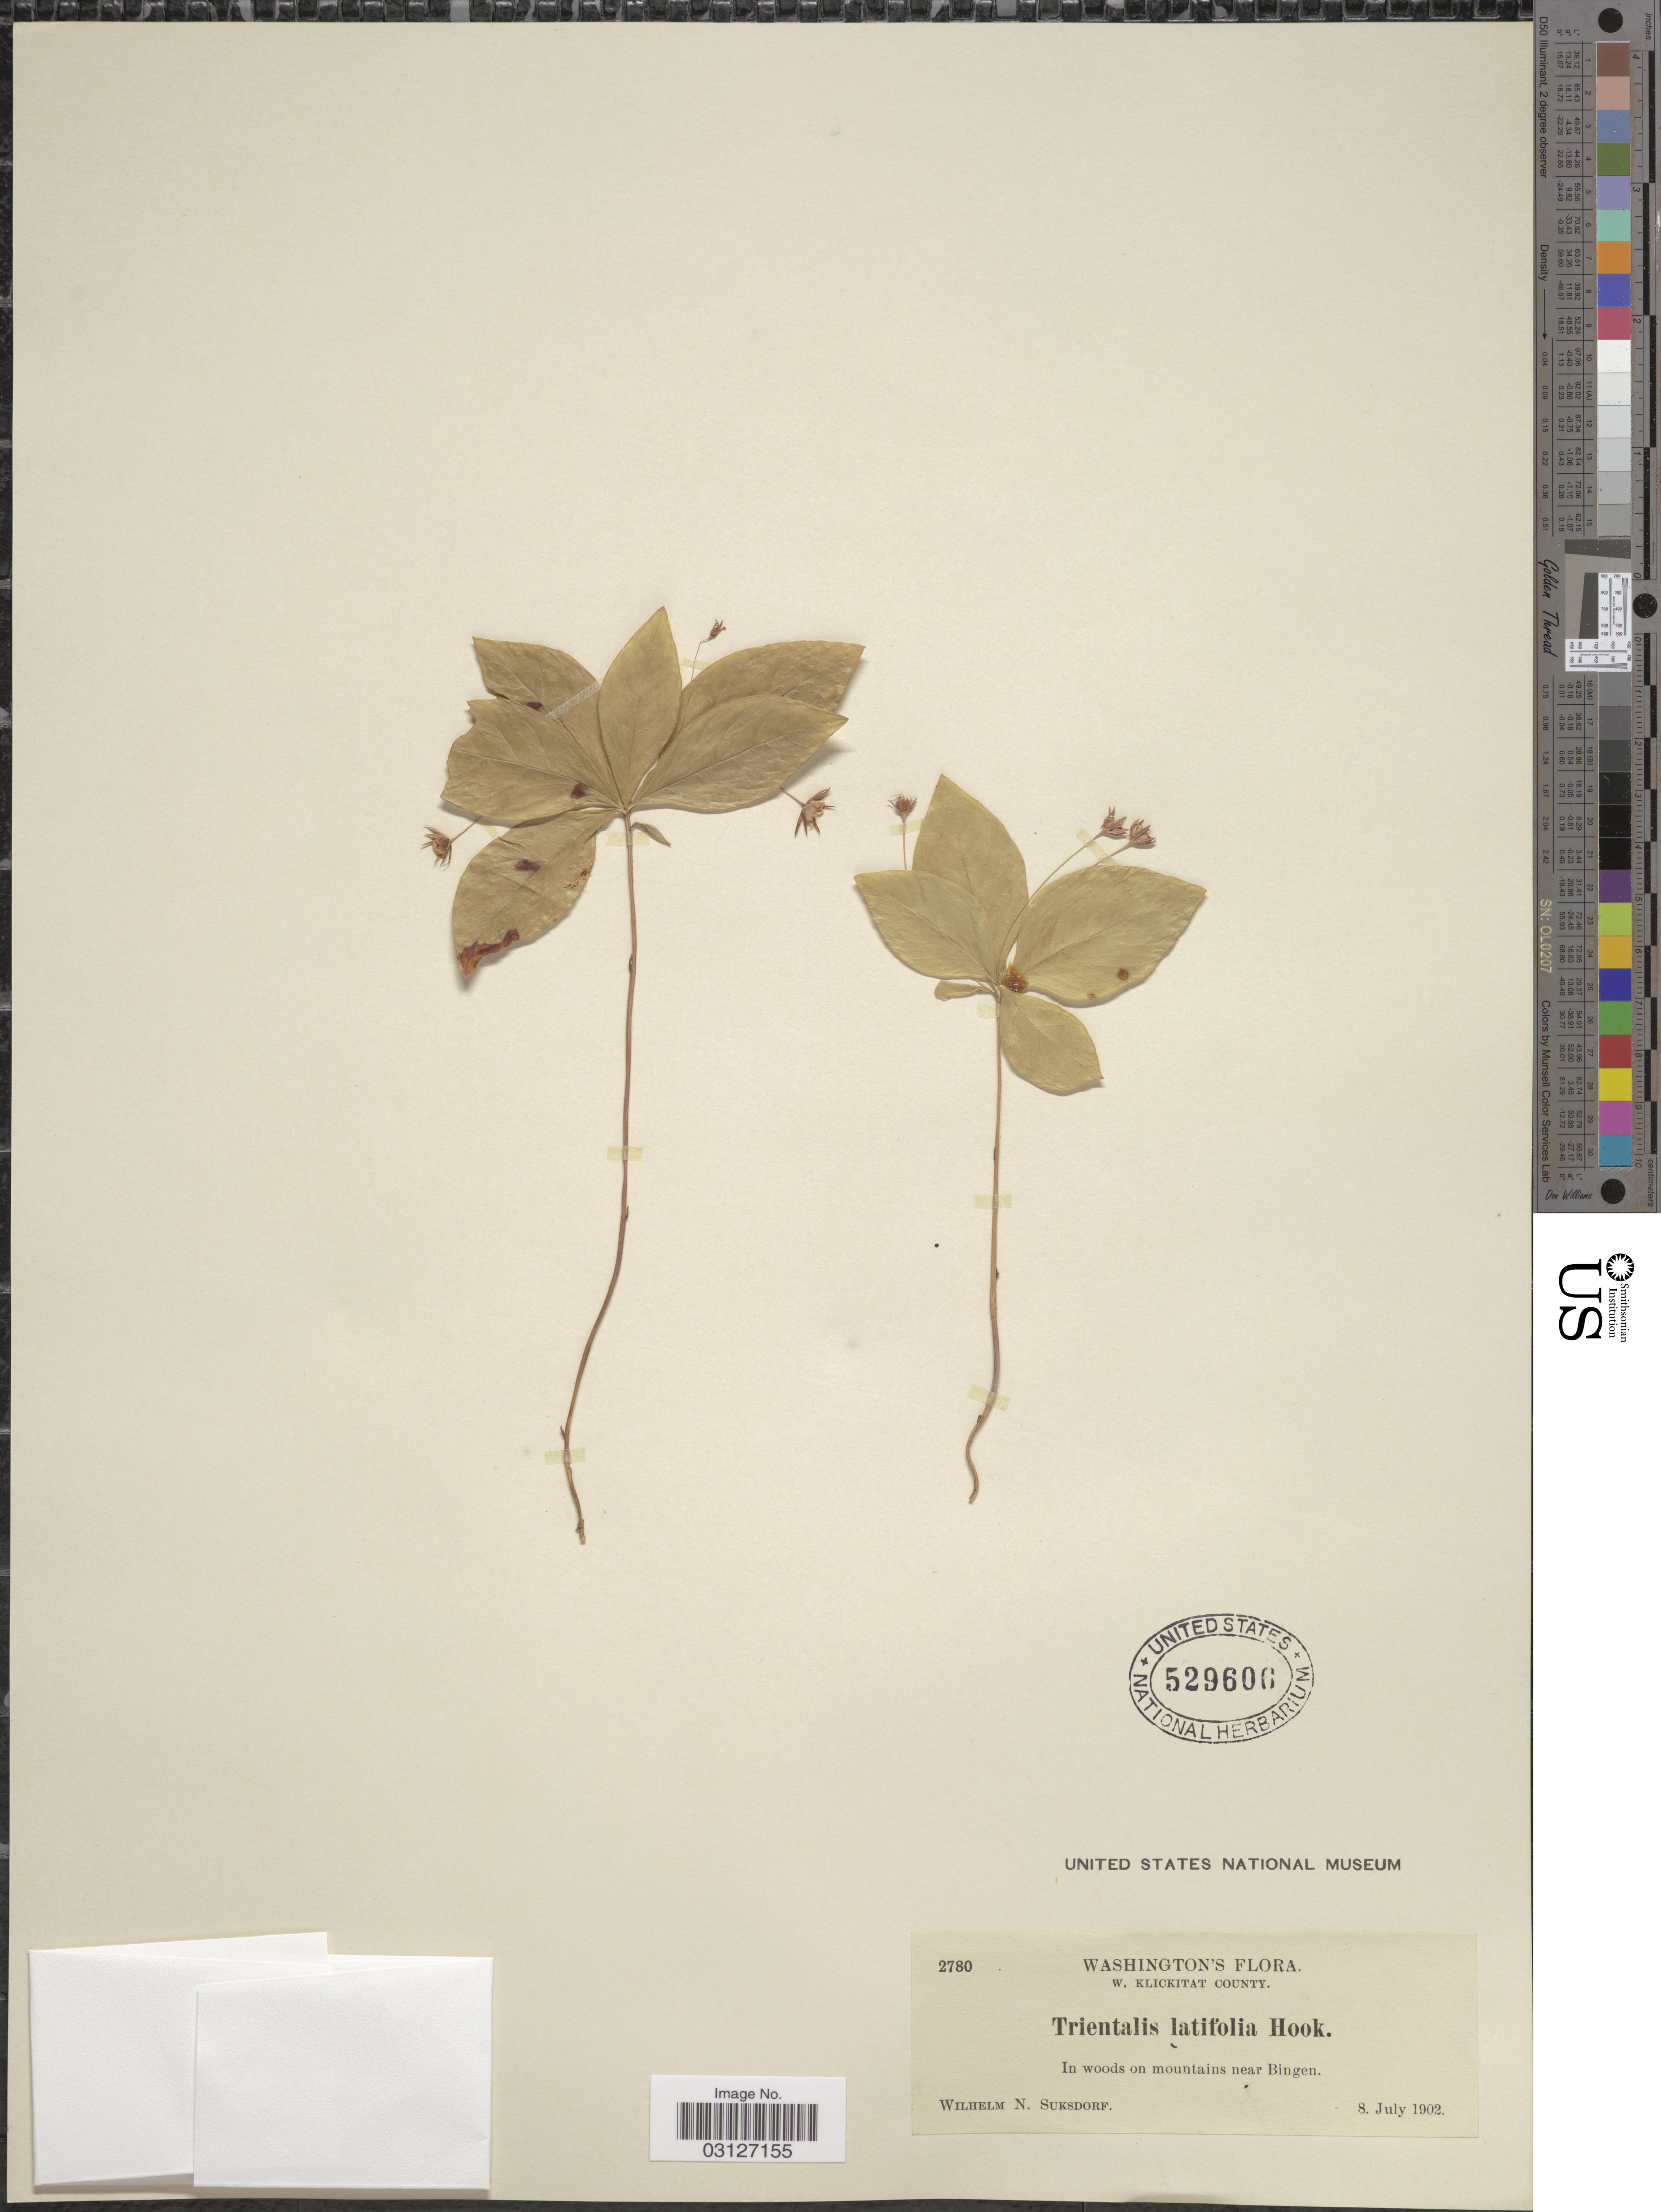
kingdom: Plantae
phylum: Tracheophyta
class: Magnoliopsida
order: Ericales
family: Primulaceae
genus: Trientalis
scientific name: Trientalis latifolia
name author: Hook.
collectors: W. N. Suksdorf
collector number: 2780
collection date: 1902-07-08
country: United States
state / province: Washington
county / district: Klickitat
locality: W. Klickitat County, In woods on mountains near Bingen.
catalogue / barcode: US 529606